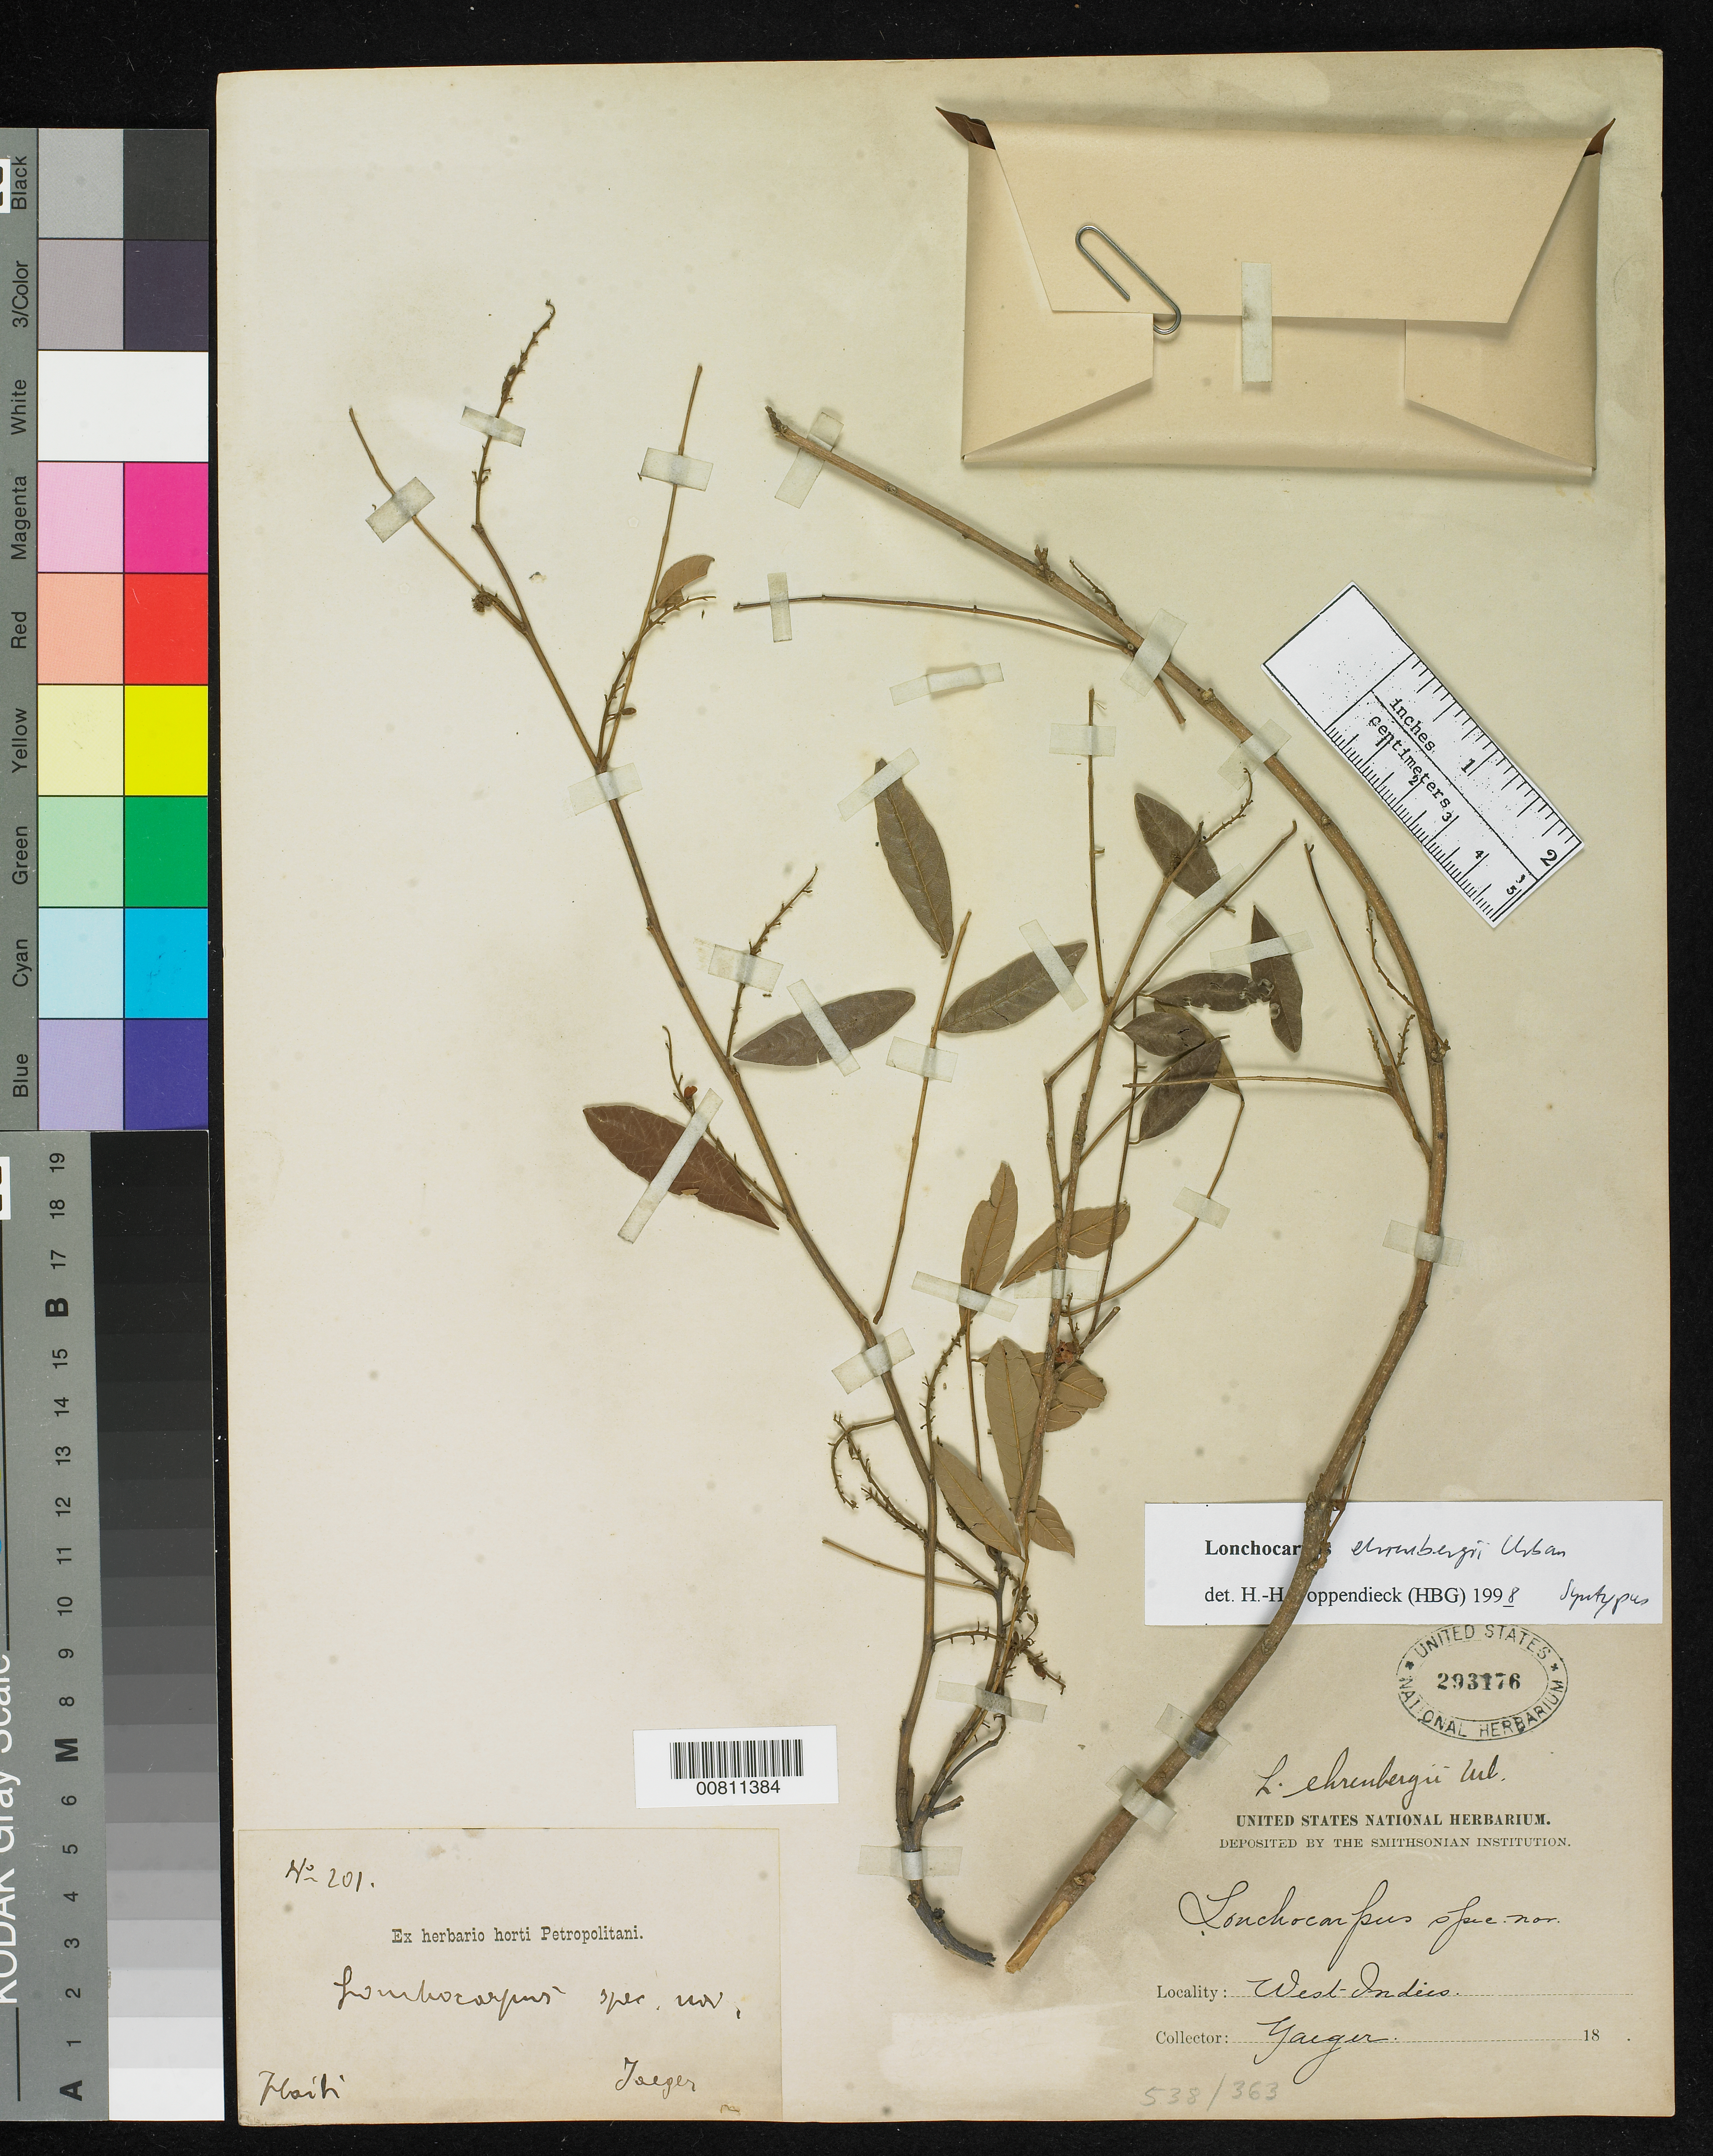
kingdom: Plantae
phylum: Tracheophyta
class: Magnoliopsida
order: Fabales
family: Fabaceae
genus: Lonchocarpus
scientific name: Lonchocarpus ehrenbergii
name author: Urb.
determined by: Poppendieck, H.-H., (HBG), Institut fur Allgemeine Botanik und Botanischer Garten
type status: Syntype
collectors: -. Jaeger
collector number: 201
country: Haiti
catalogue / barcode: US 293176